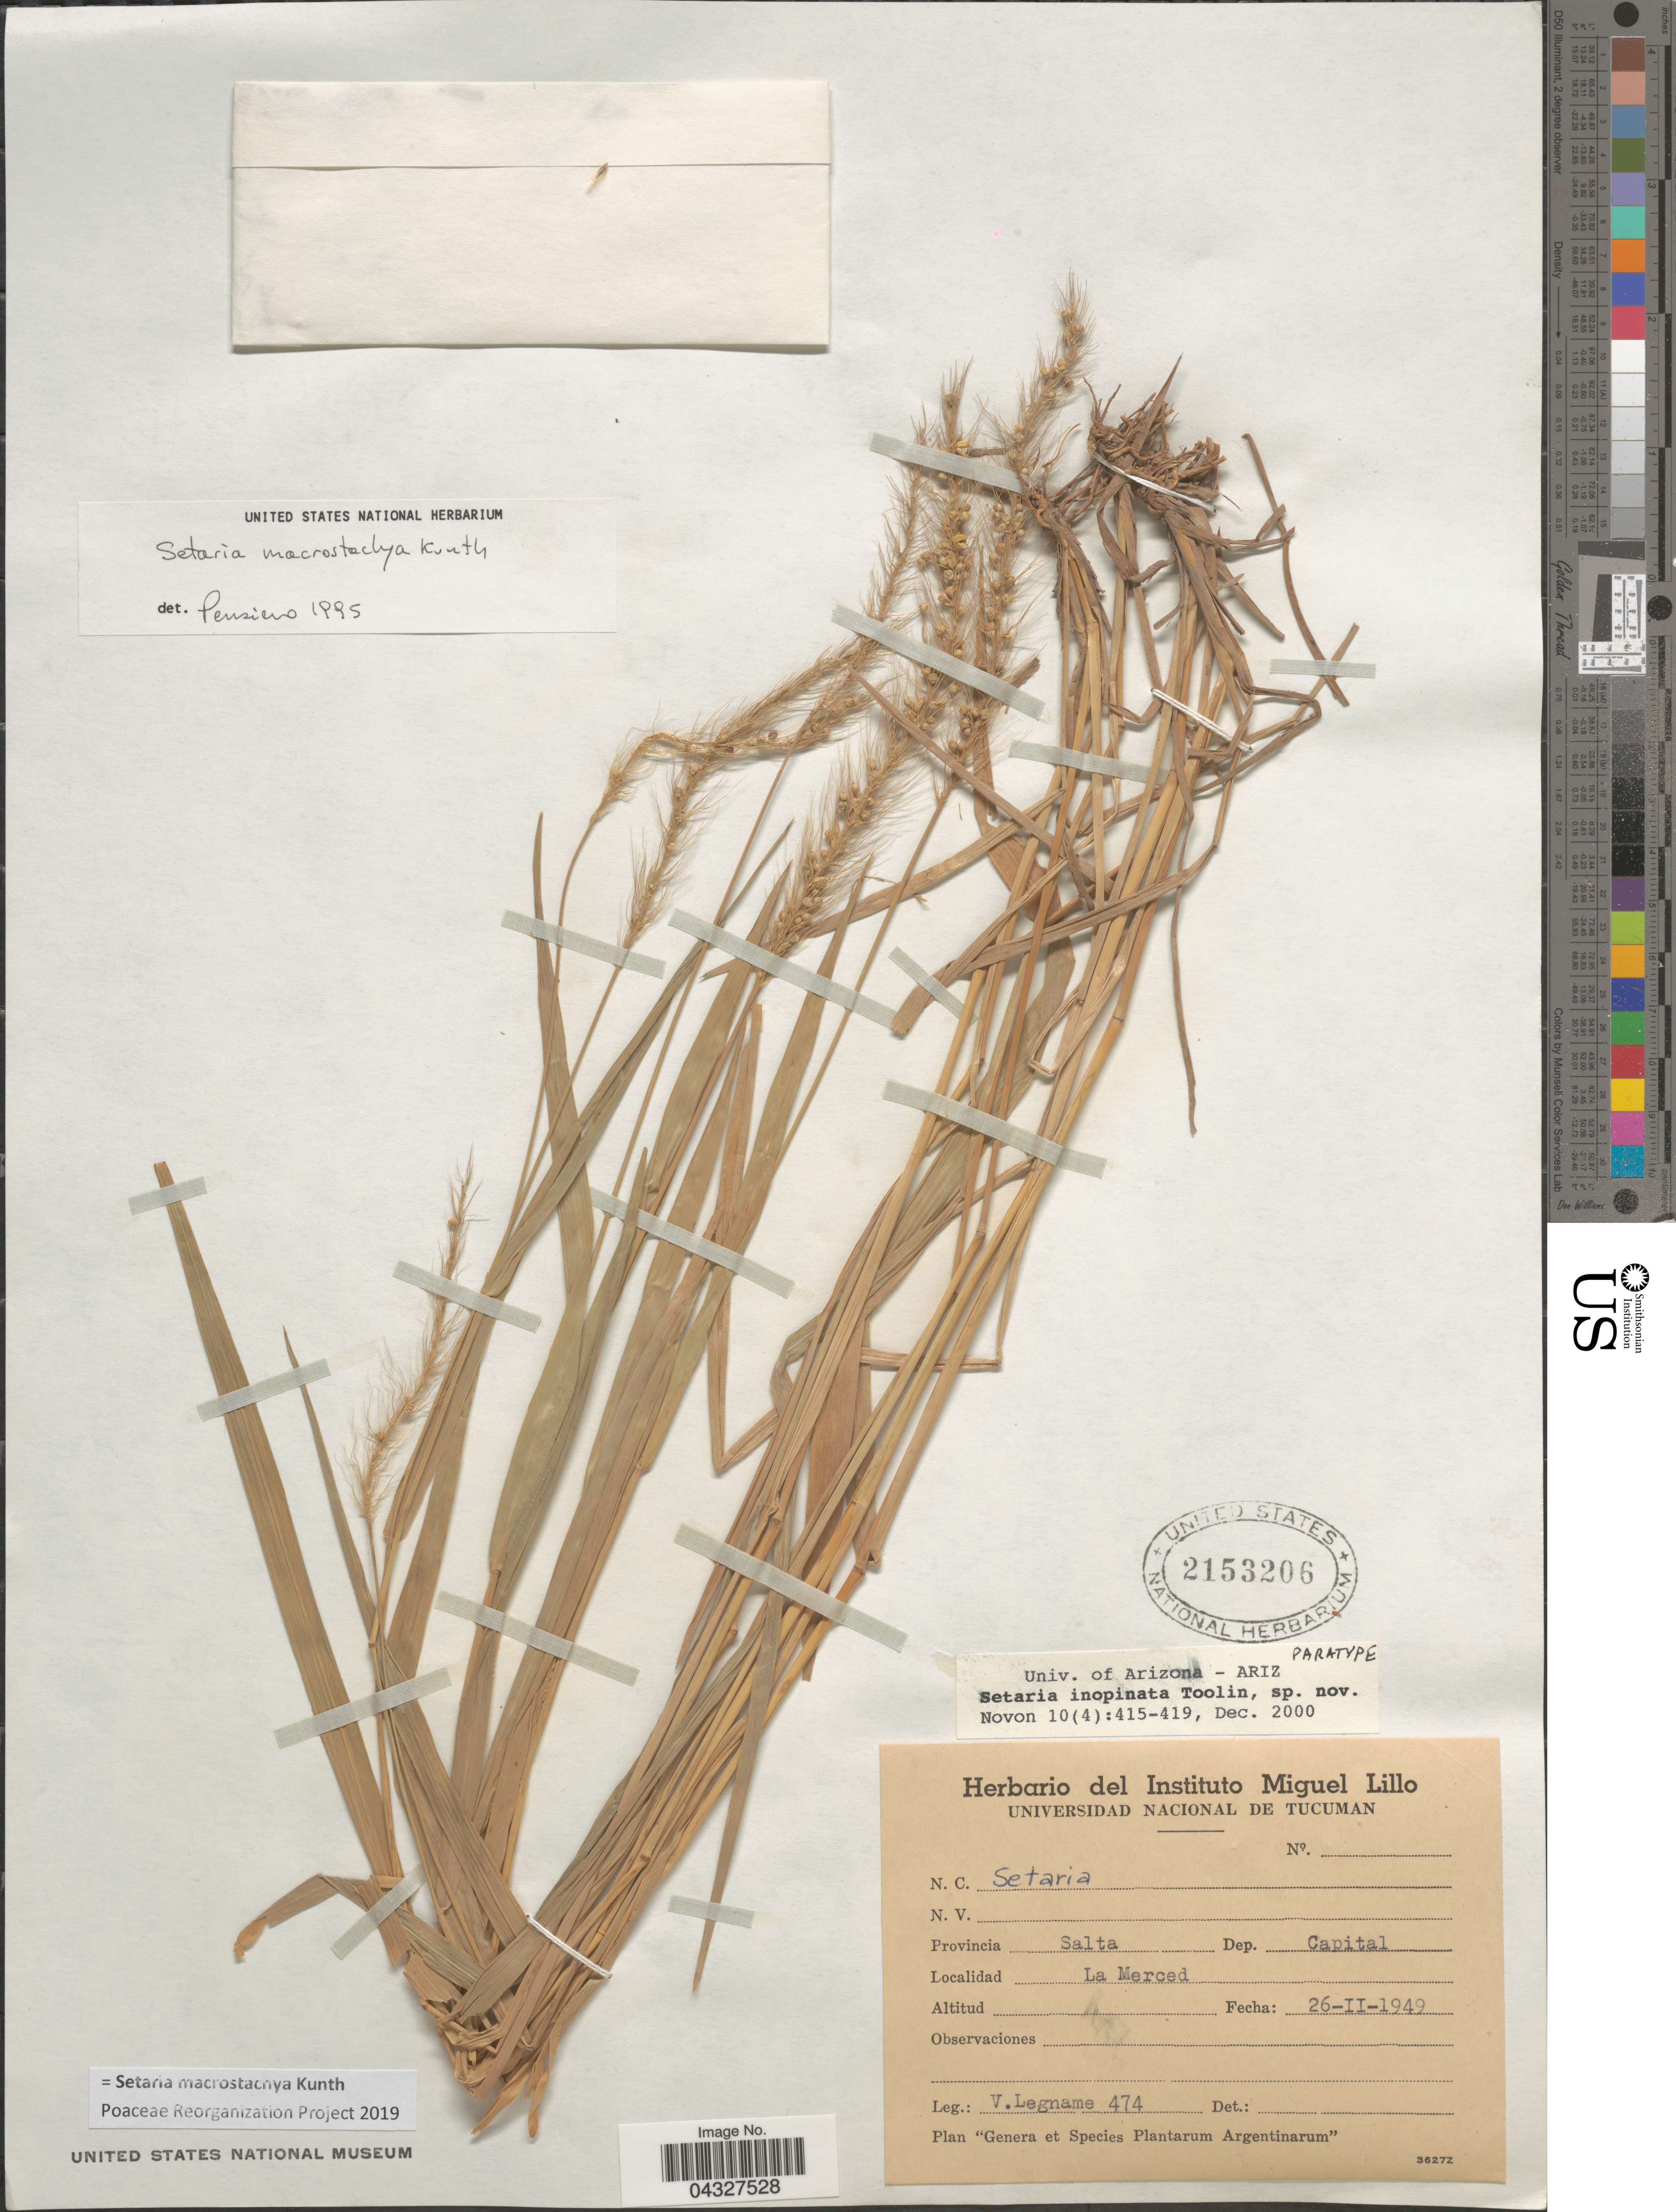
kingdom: Plantae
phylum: Tracheophyta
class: Liliopsida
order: Poales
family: Poaceae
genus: Setaria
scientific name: Setaria macrostachya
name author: Kunth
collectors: V. Legname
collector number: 474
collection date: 1949-02-26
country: Argentina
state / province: Salta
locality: Dep. Capital. La Merced.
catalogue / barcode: US 2153206